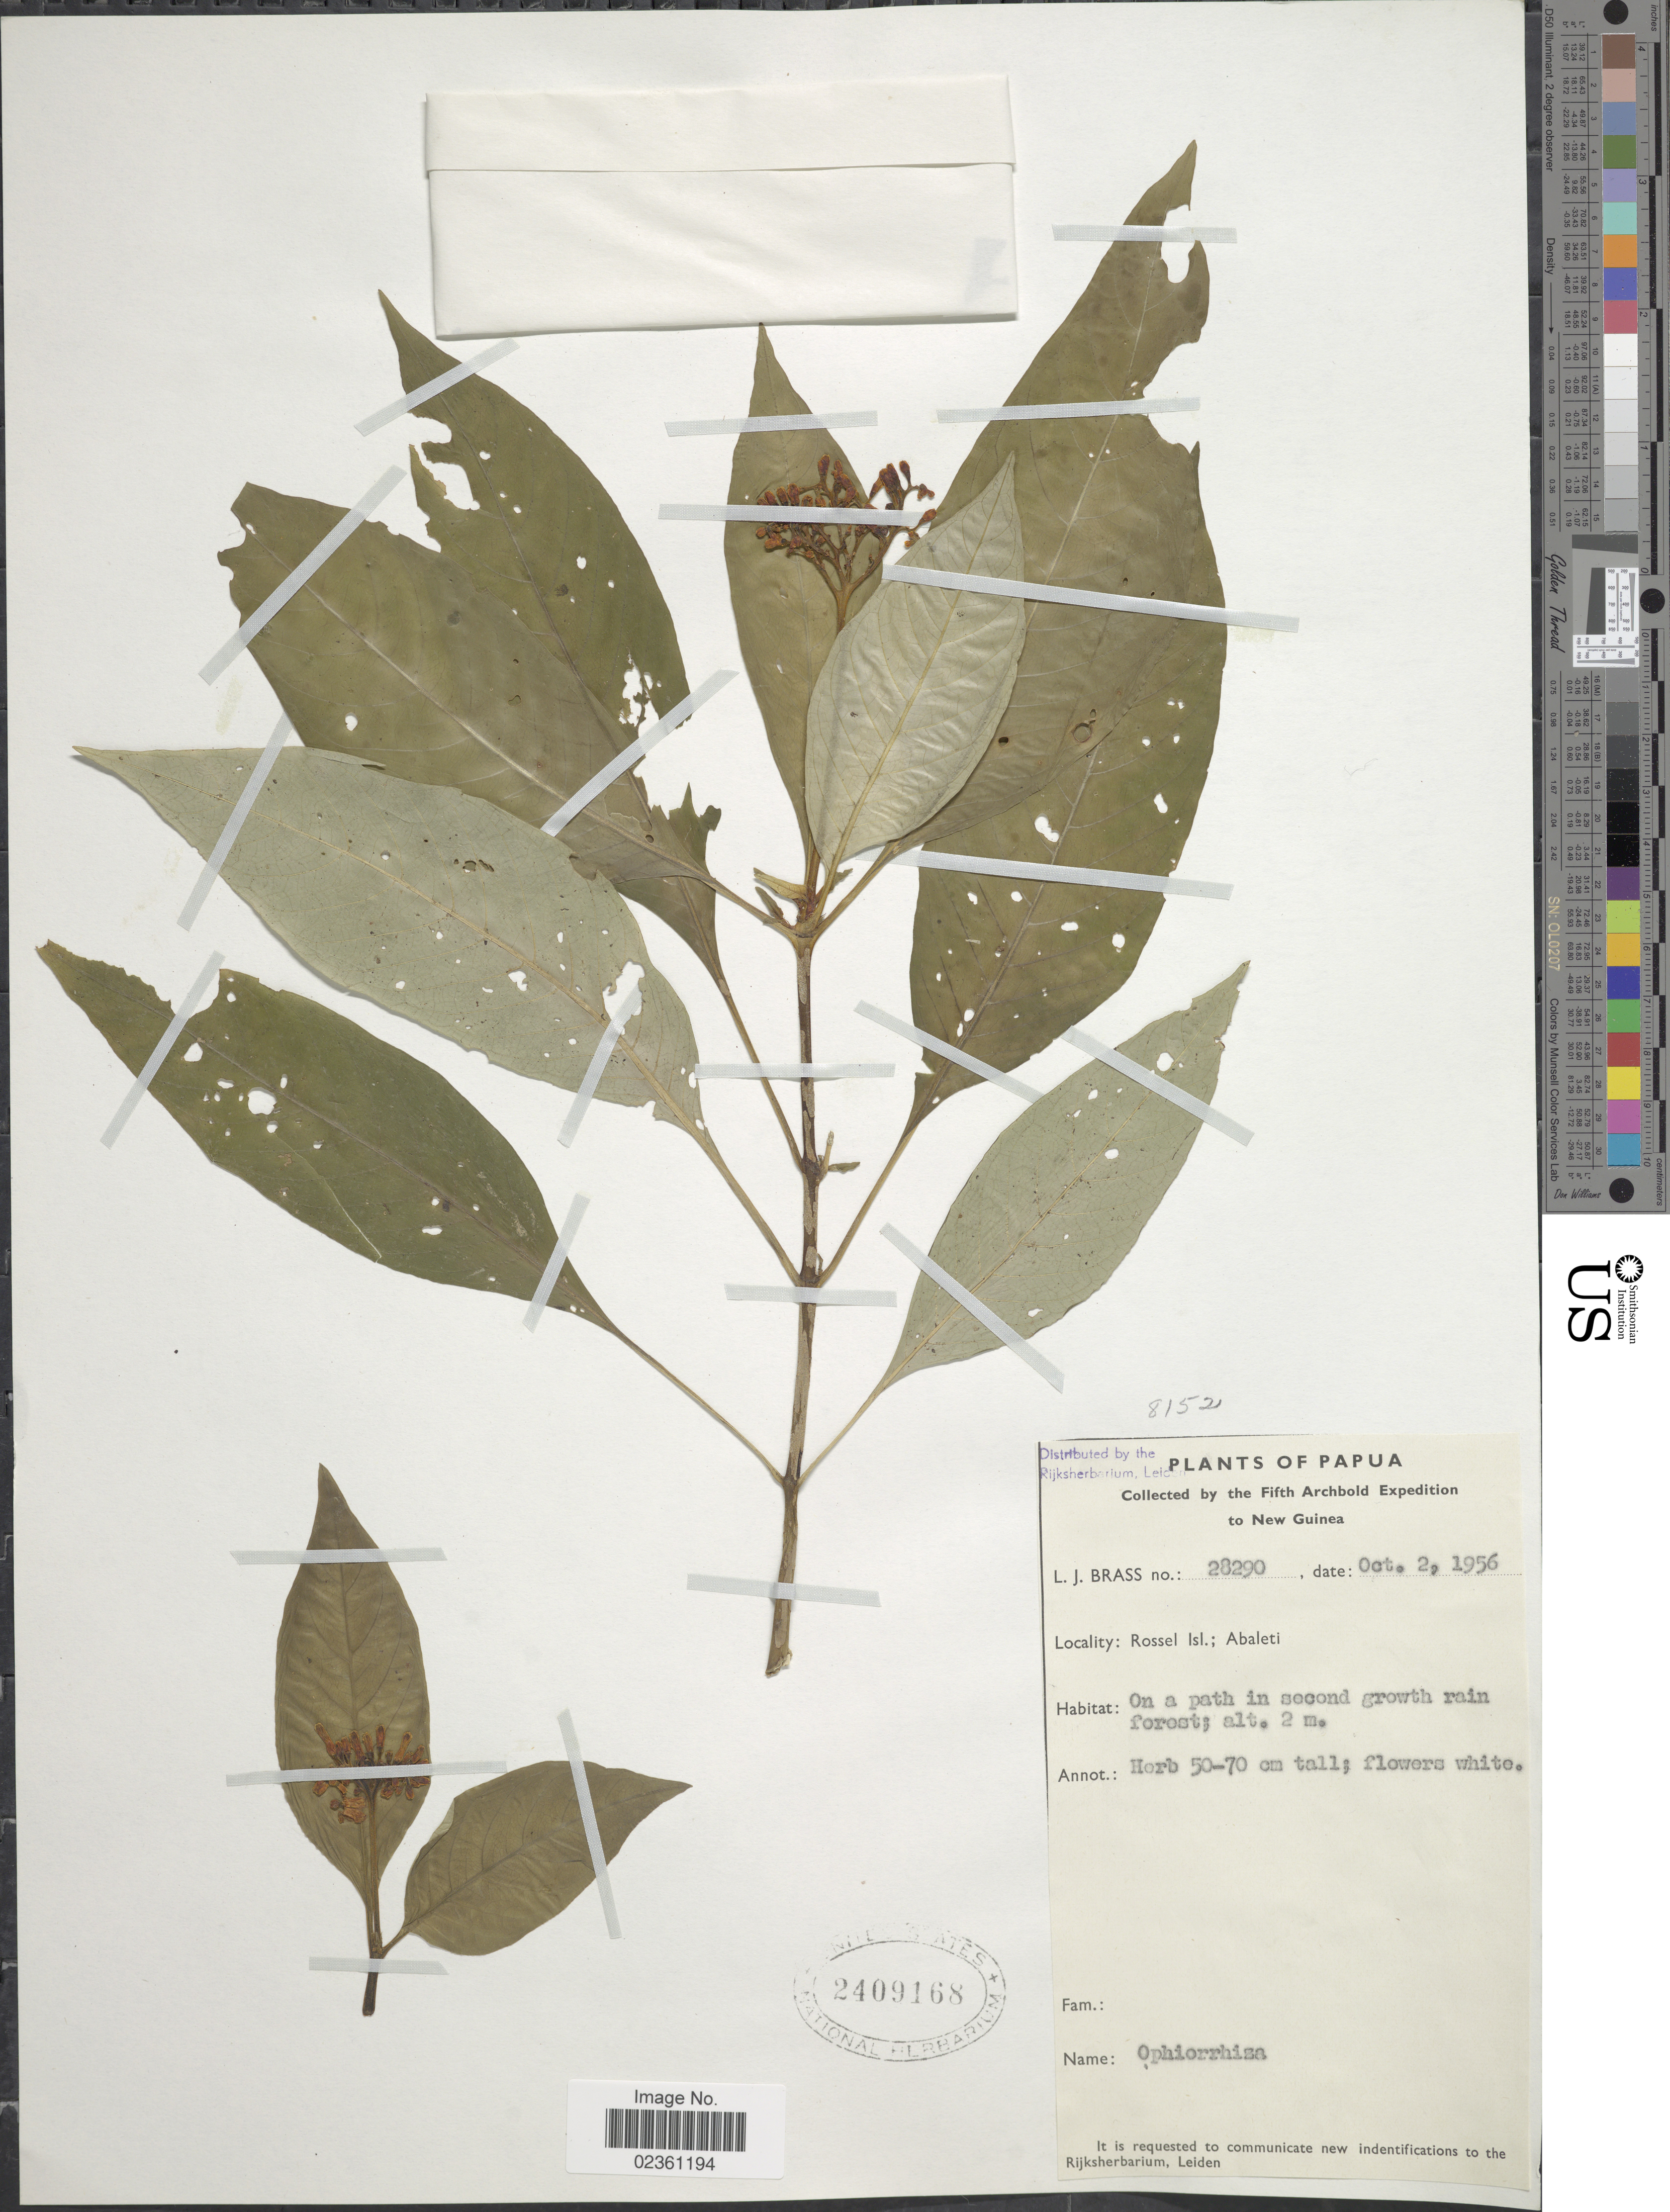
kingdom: Plantae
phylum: Tracheophyta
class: Magnoliopsida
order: Gentianales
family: Rubiaceae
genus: Ophiorrhiza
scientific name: Ophiorrhiza sp.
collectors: L. J. Brass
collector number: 28290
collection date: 1956-10-02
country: Papua New Guinea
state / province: Milne Bay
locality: Rossel Isl.; Abaleti, On a path in second growth rain forest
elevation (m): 2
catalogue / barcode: US 2409168